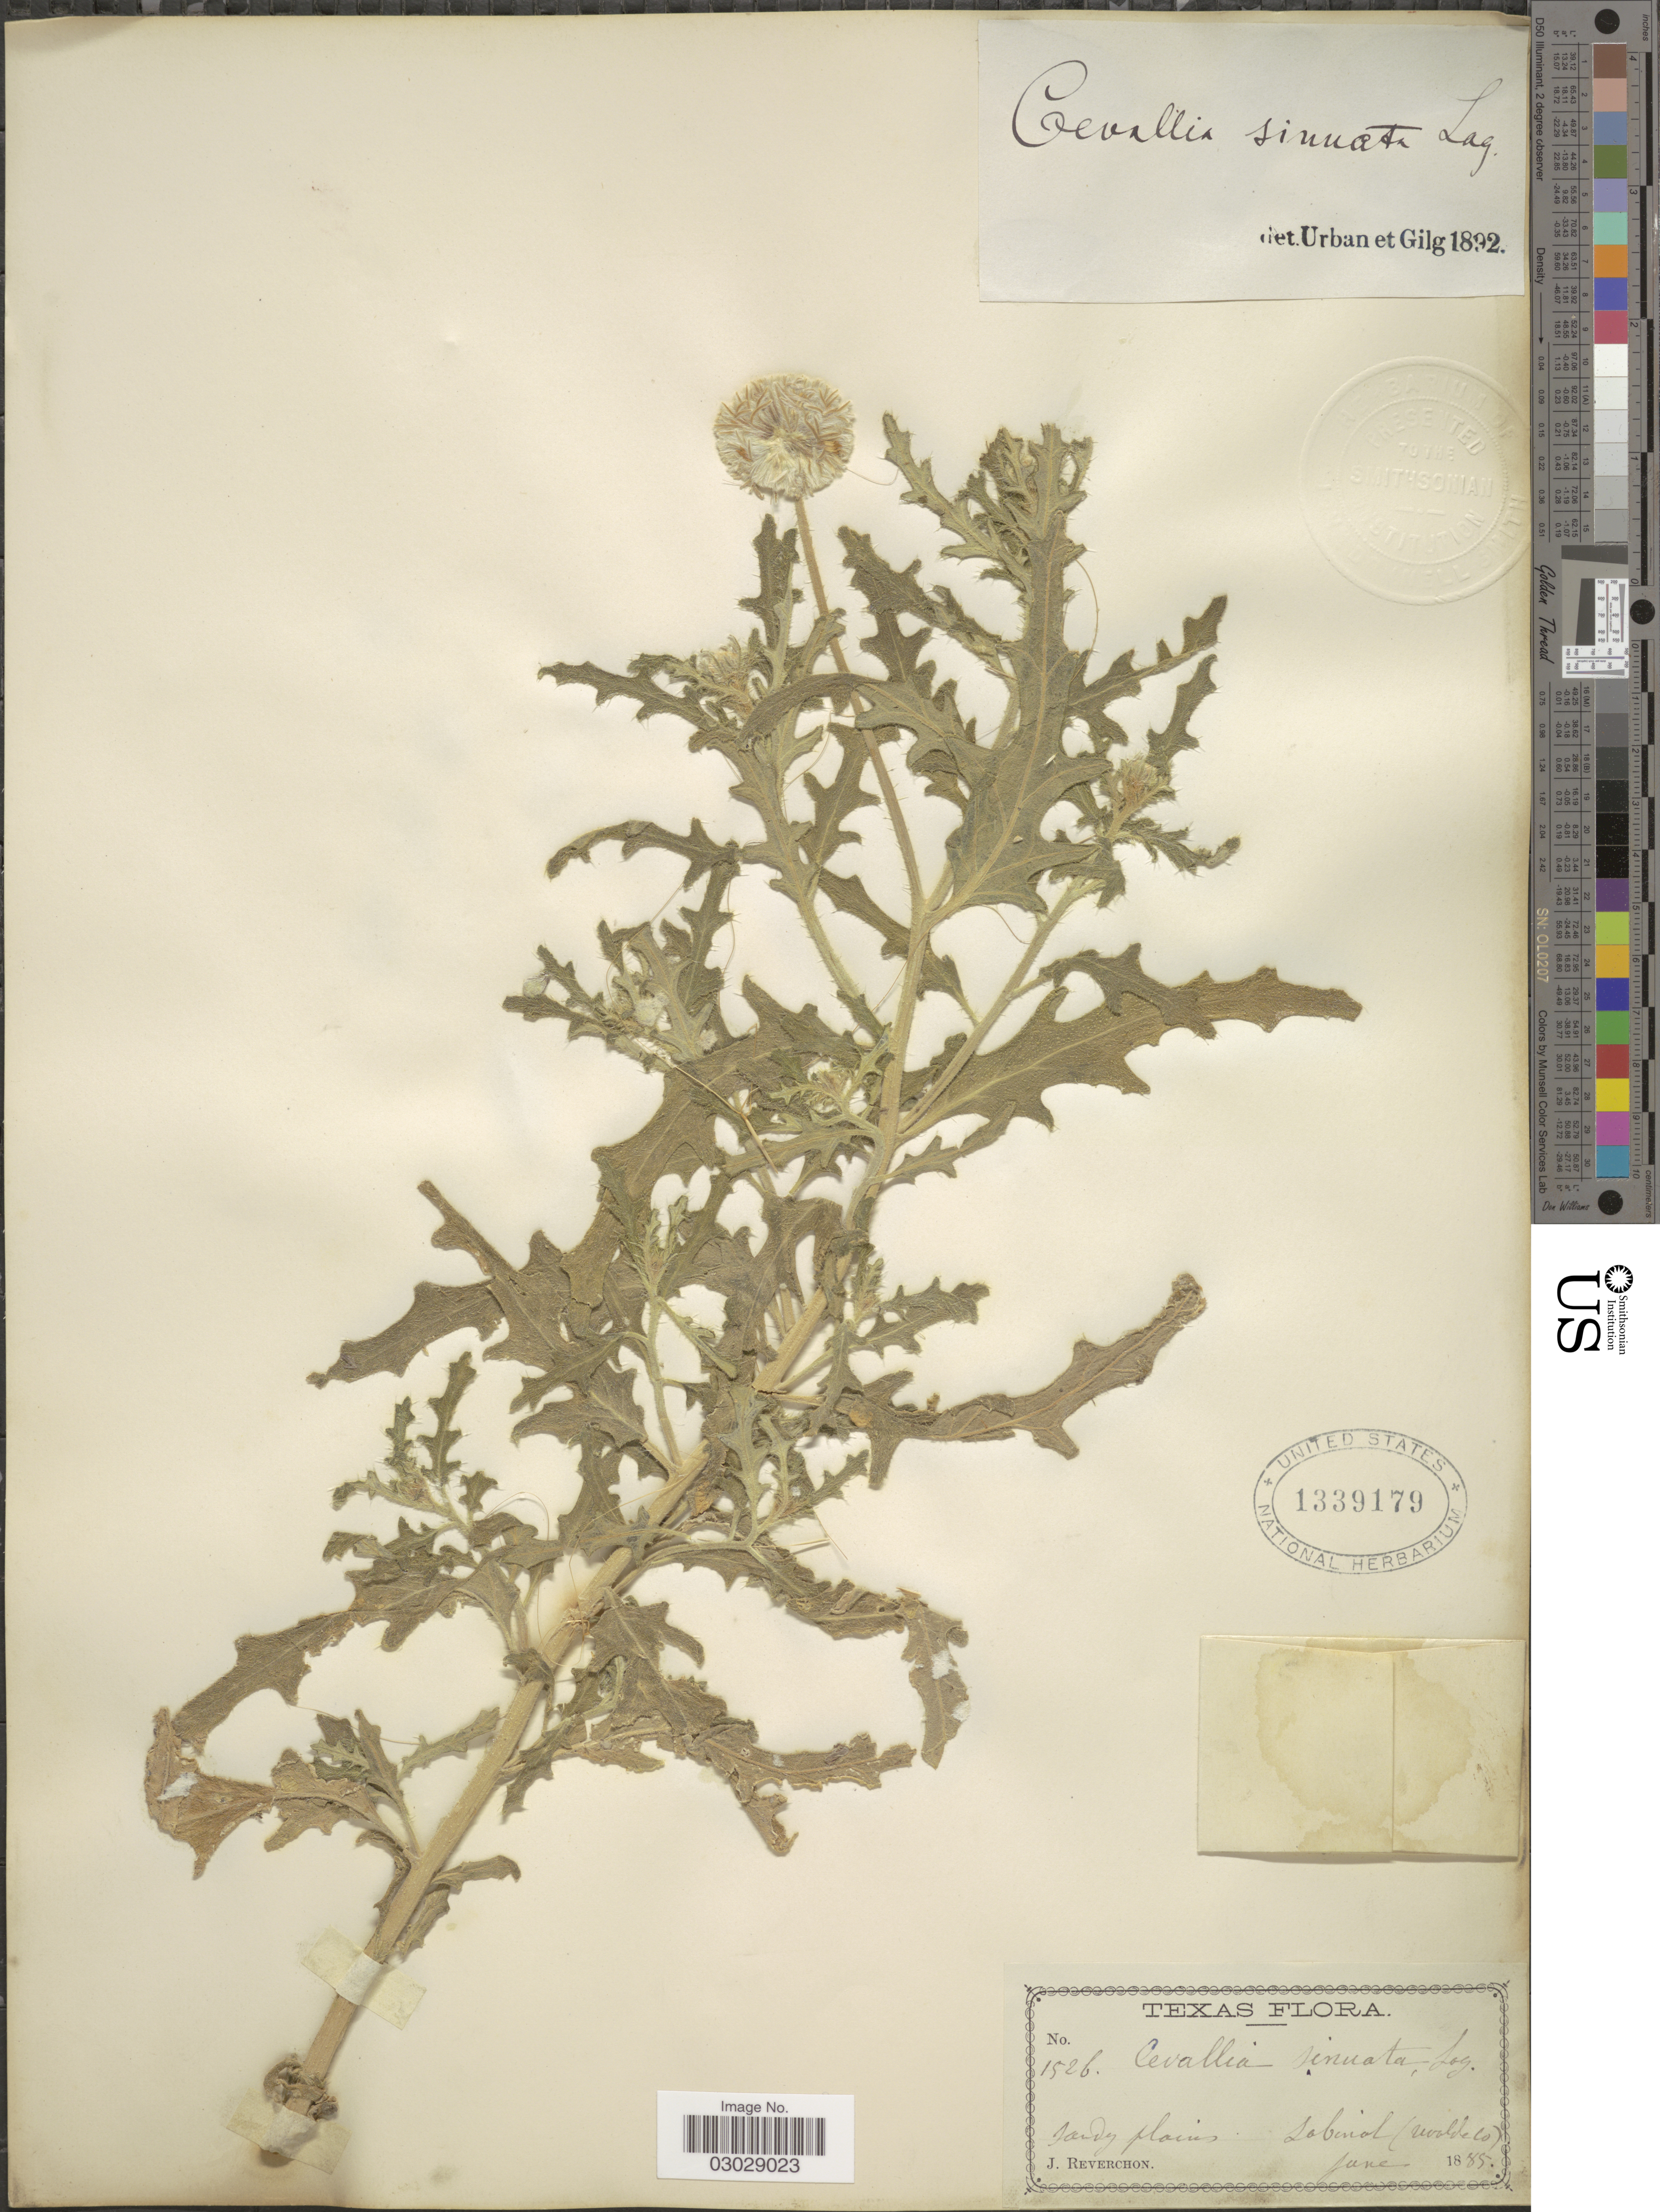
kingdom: Plantae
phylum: Tracheophyta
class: Magnoliopsida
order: Cornales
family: Loasaceae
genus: Cevallia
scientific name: Cevallia sinuata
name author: Lag.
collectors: J. Reverchon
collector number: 1526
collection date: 1885-06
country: United States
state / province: Texas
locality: Sabinal (Uvalde Co).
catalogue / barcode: US 1339179